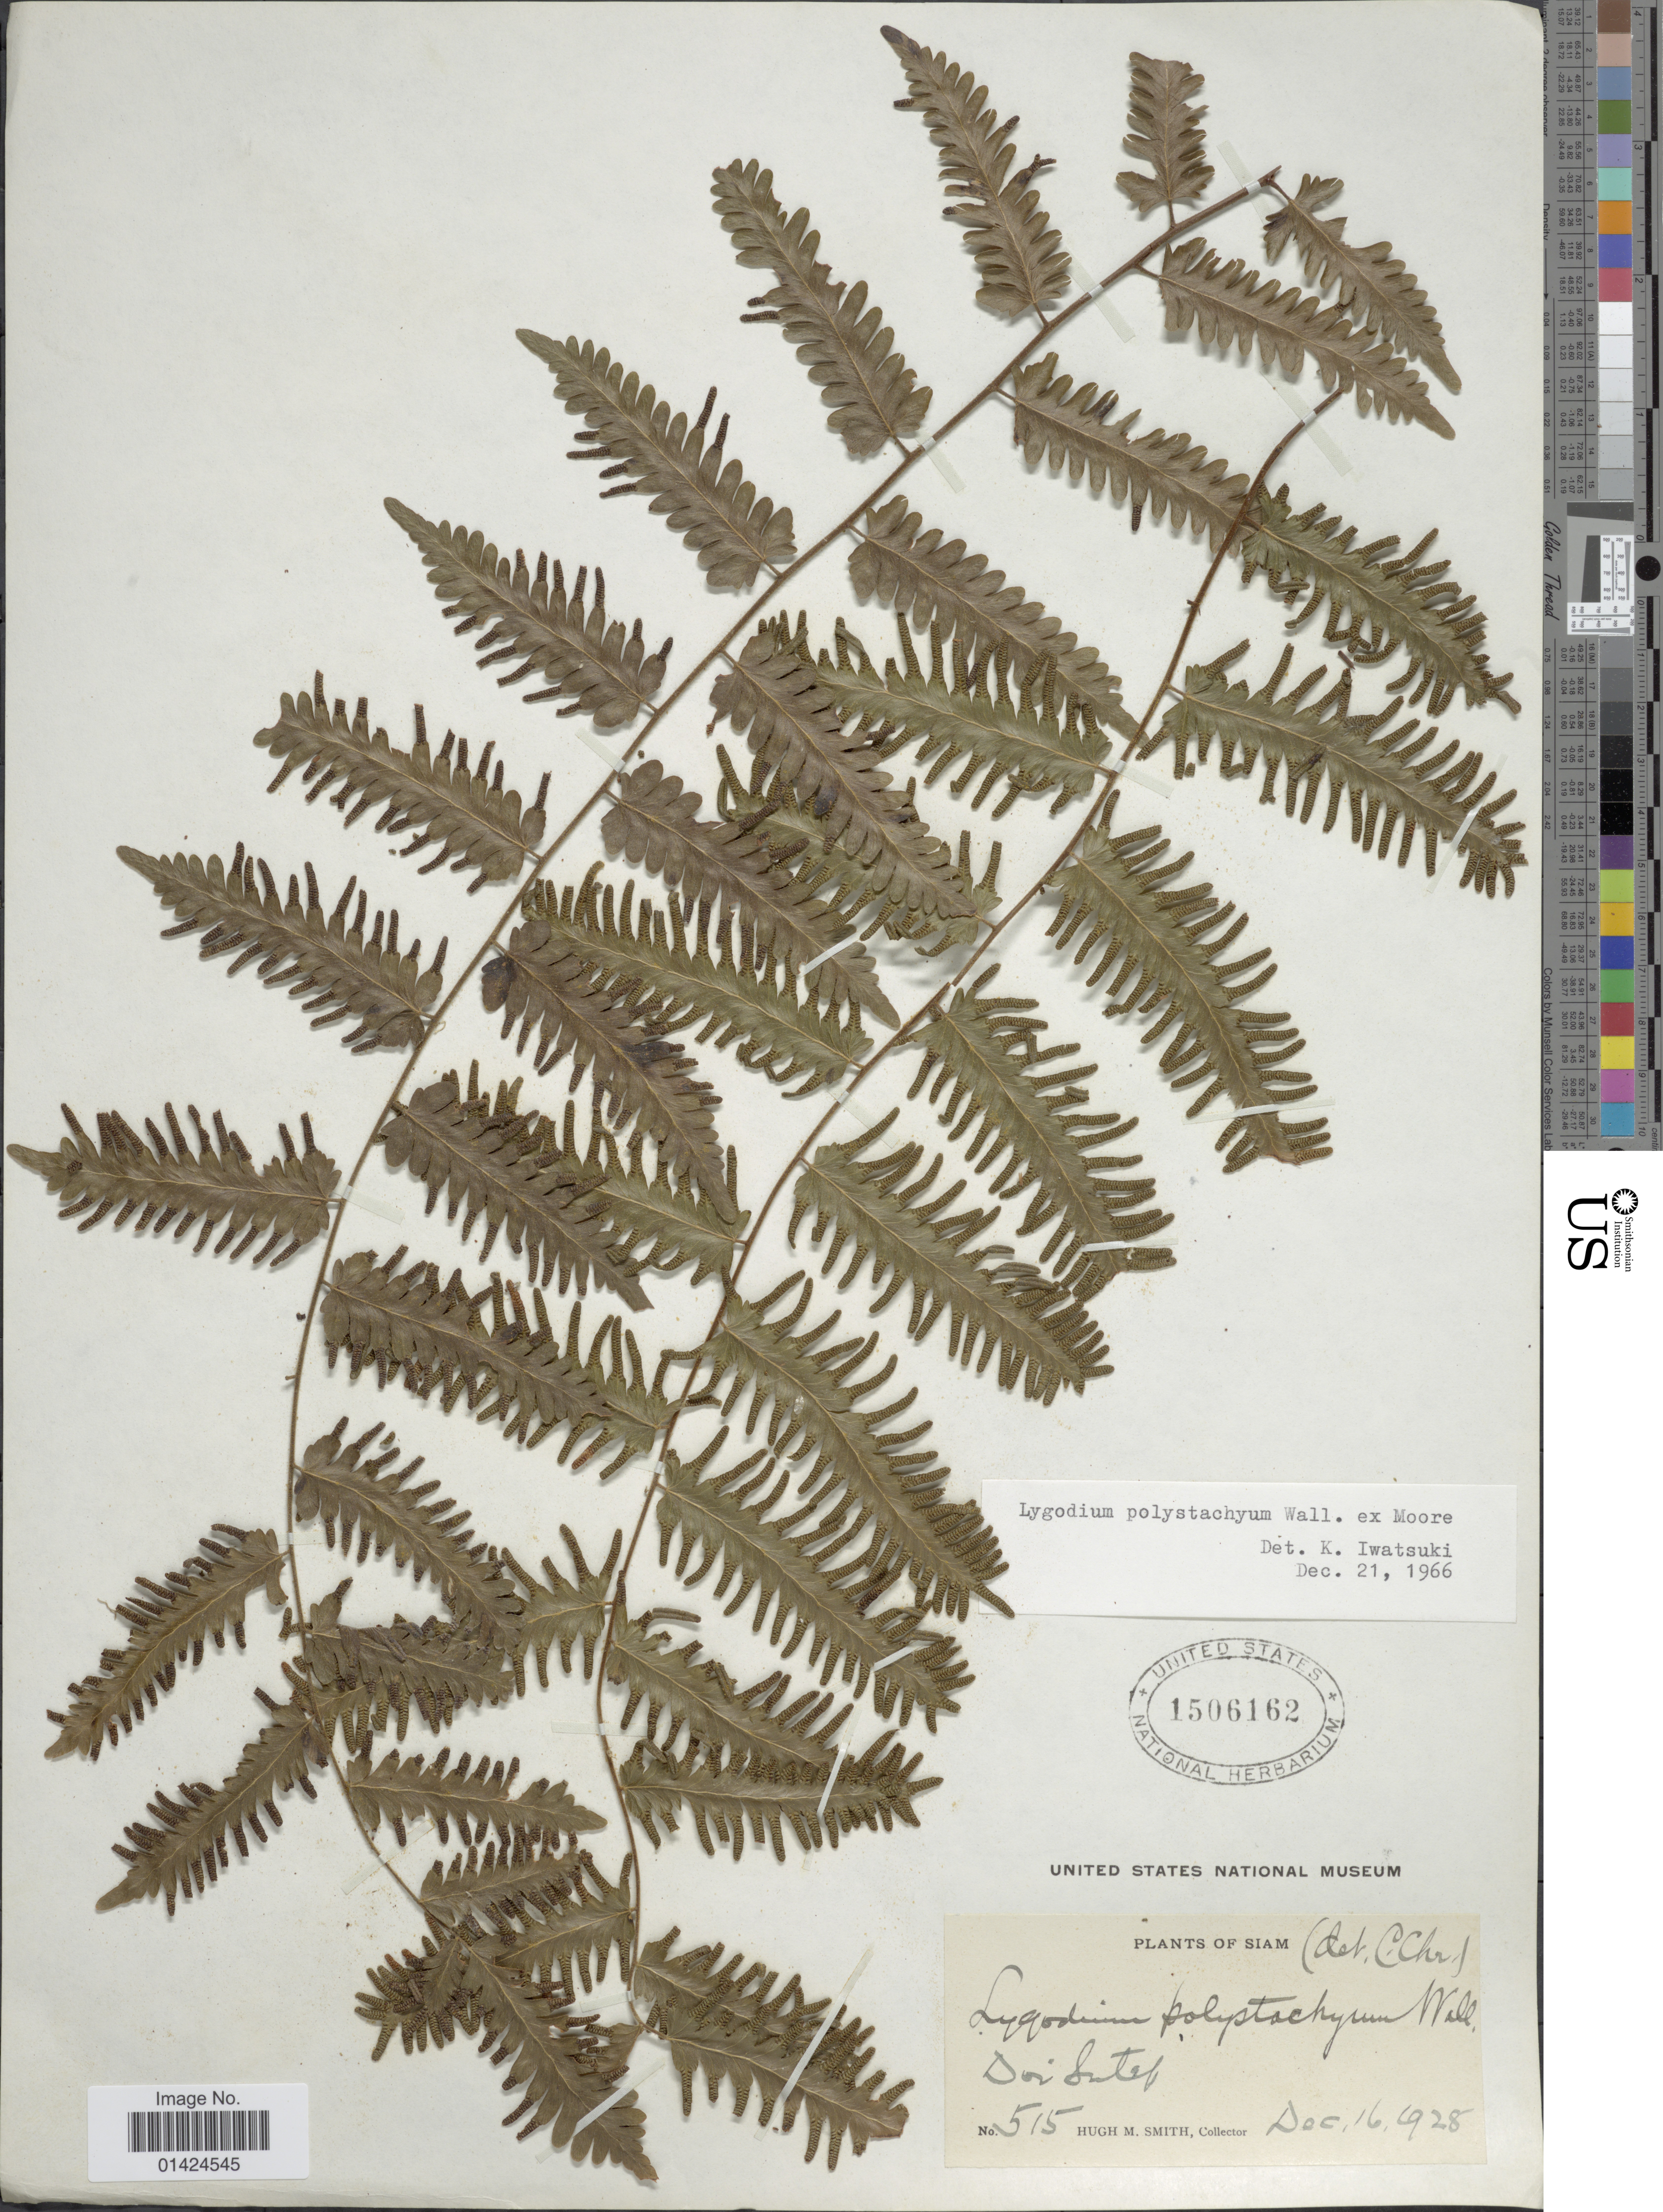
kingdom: Plantae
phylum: Tracheophyta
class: Polypodiopsida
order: Schizaeales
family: Lygodiaceae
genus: Lygodium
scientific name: Lygodium polystachyum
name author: Wall. ex T. Moore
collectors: H. M. Smith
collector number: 515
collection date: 1928-12-16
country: Thailand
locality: Siam. Doi Sutep.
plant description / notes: Corrected "Doi Sutef" to Doi Sutep.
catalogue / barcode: US 1506162